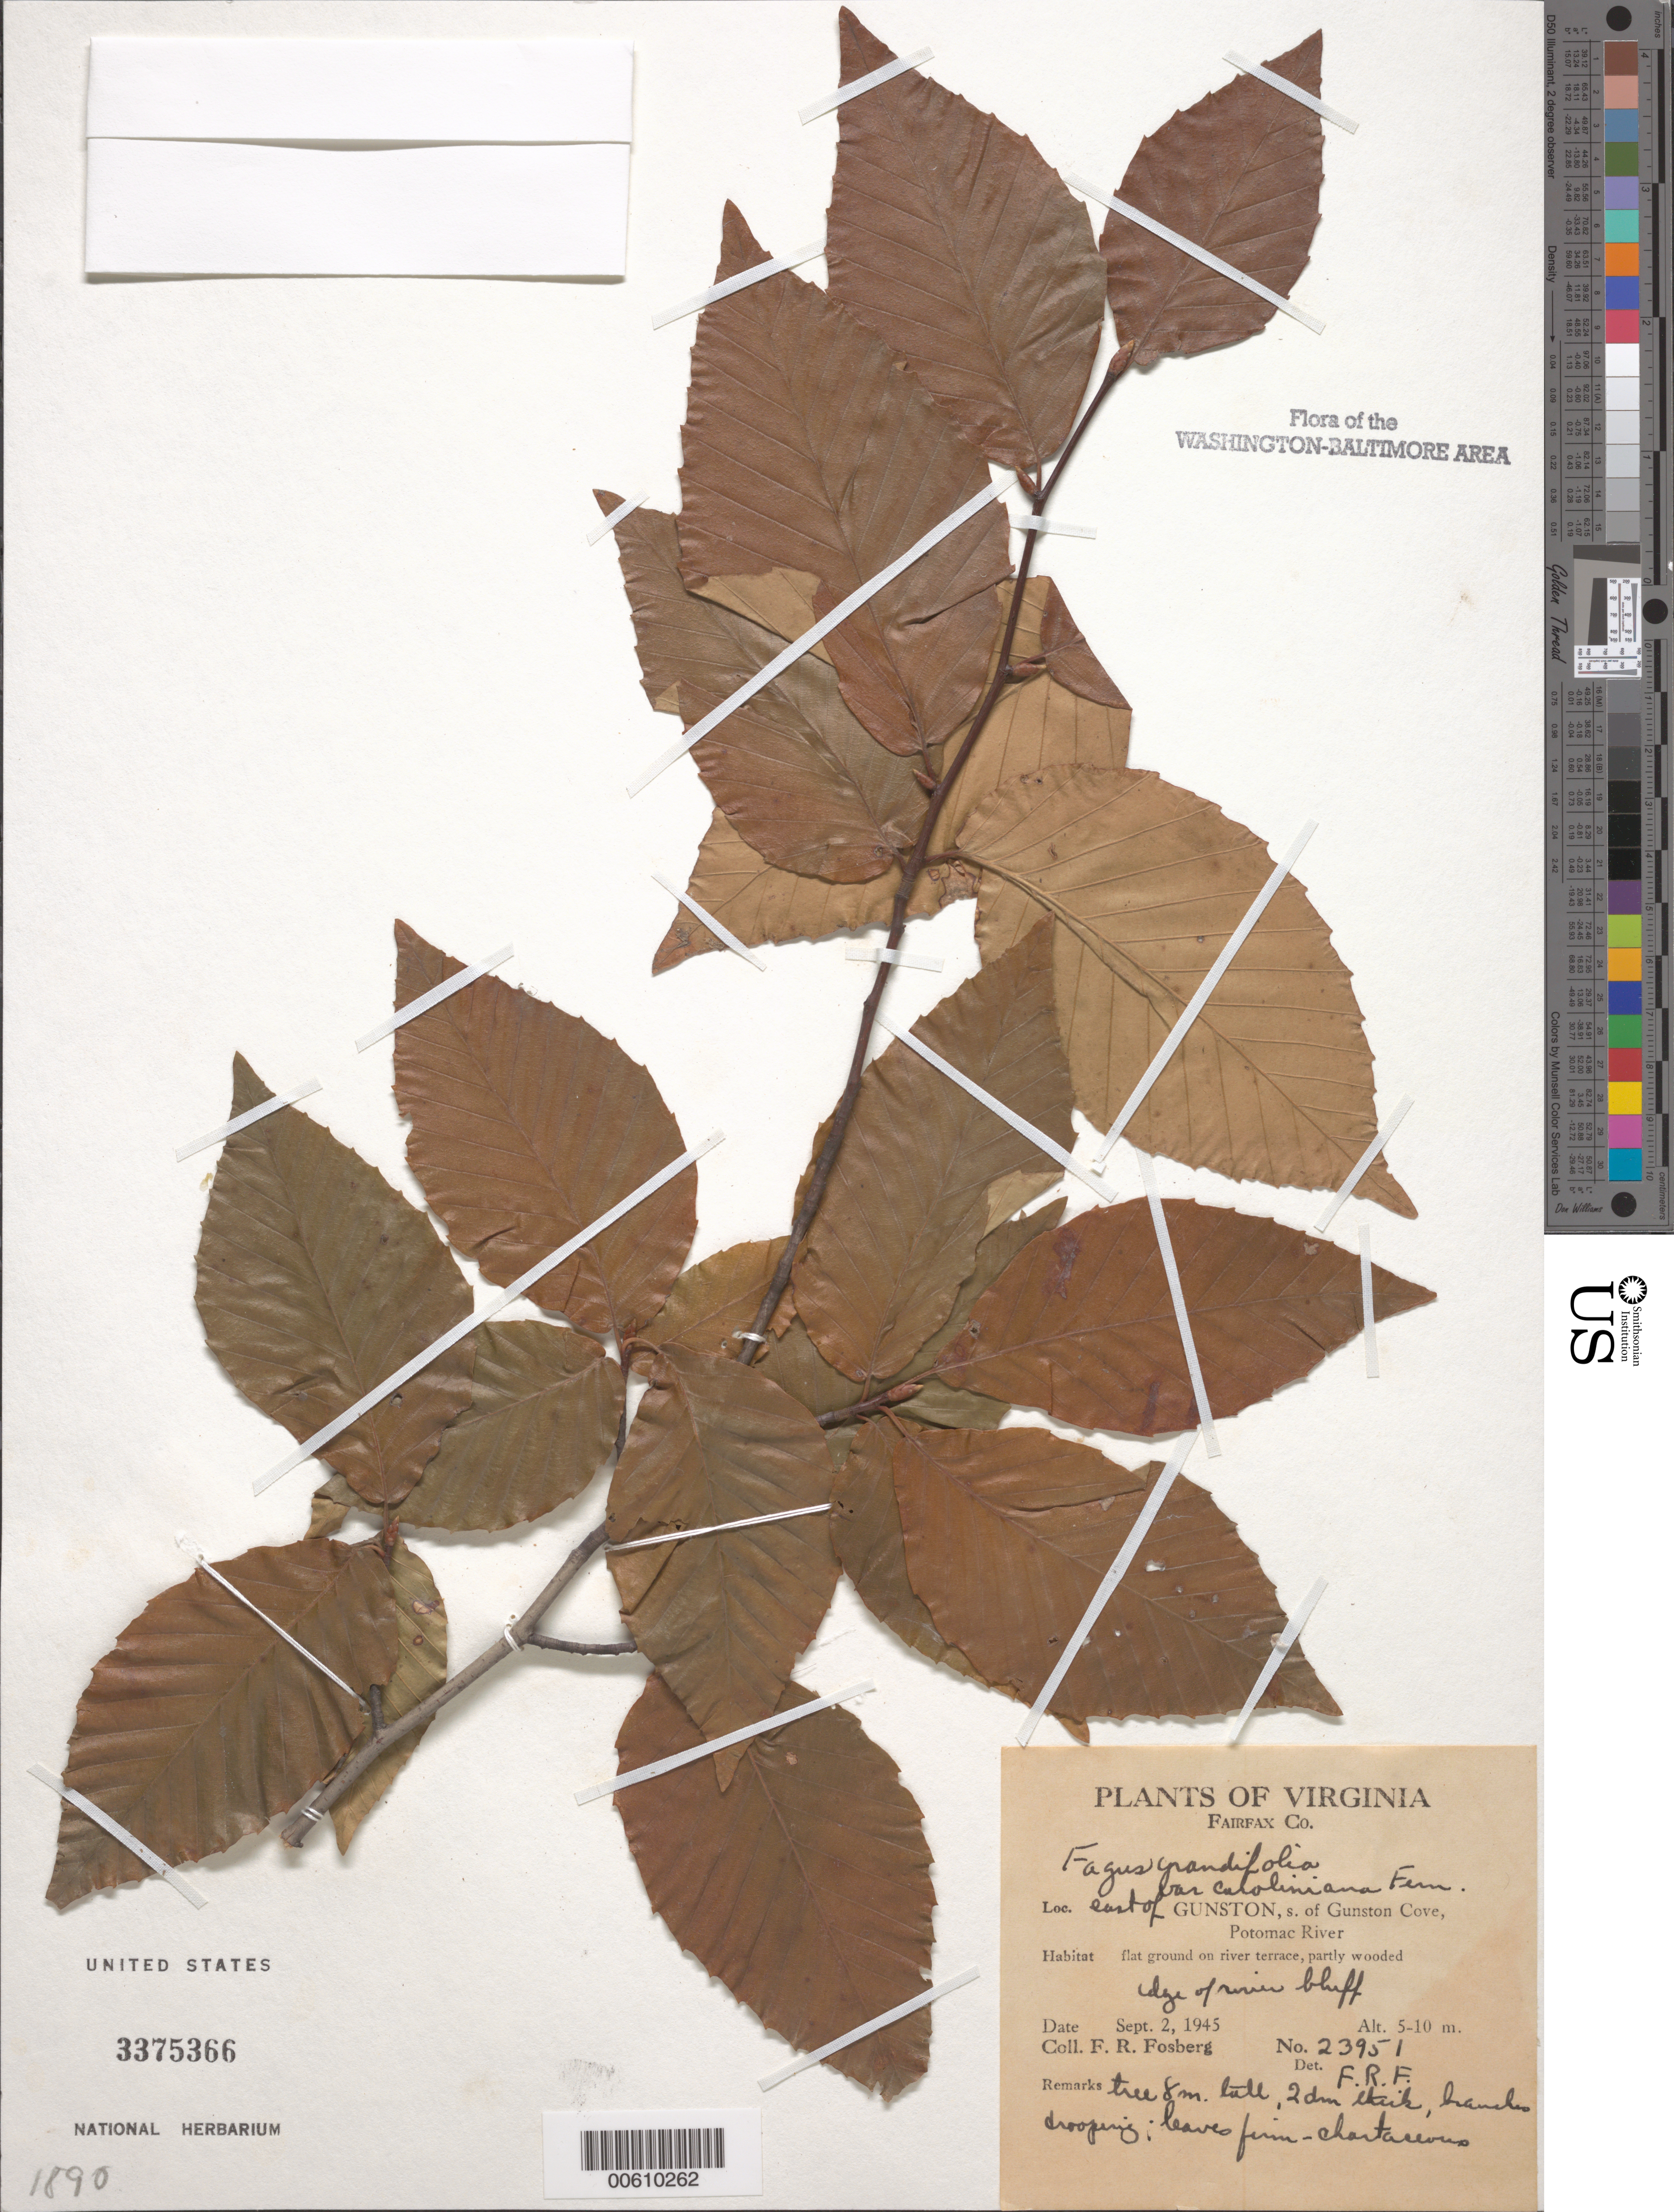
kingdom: Plantae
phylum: Tracheophyta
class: Magnoliopsida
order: Fagales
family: Fagaceae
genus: Fagus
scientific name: Fagus grandifolia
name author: Ehrh.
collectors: F. R. Fosberg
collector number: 23951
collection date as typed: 02 Sep 1945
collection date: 1945-09-02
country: United States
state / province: Virginia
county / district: Fairfax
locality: E of Guston, S of Gunston Cove, Potomac River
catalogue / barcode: US 3375366